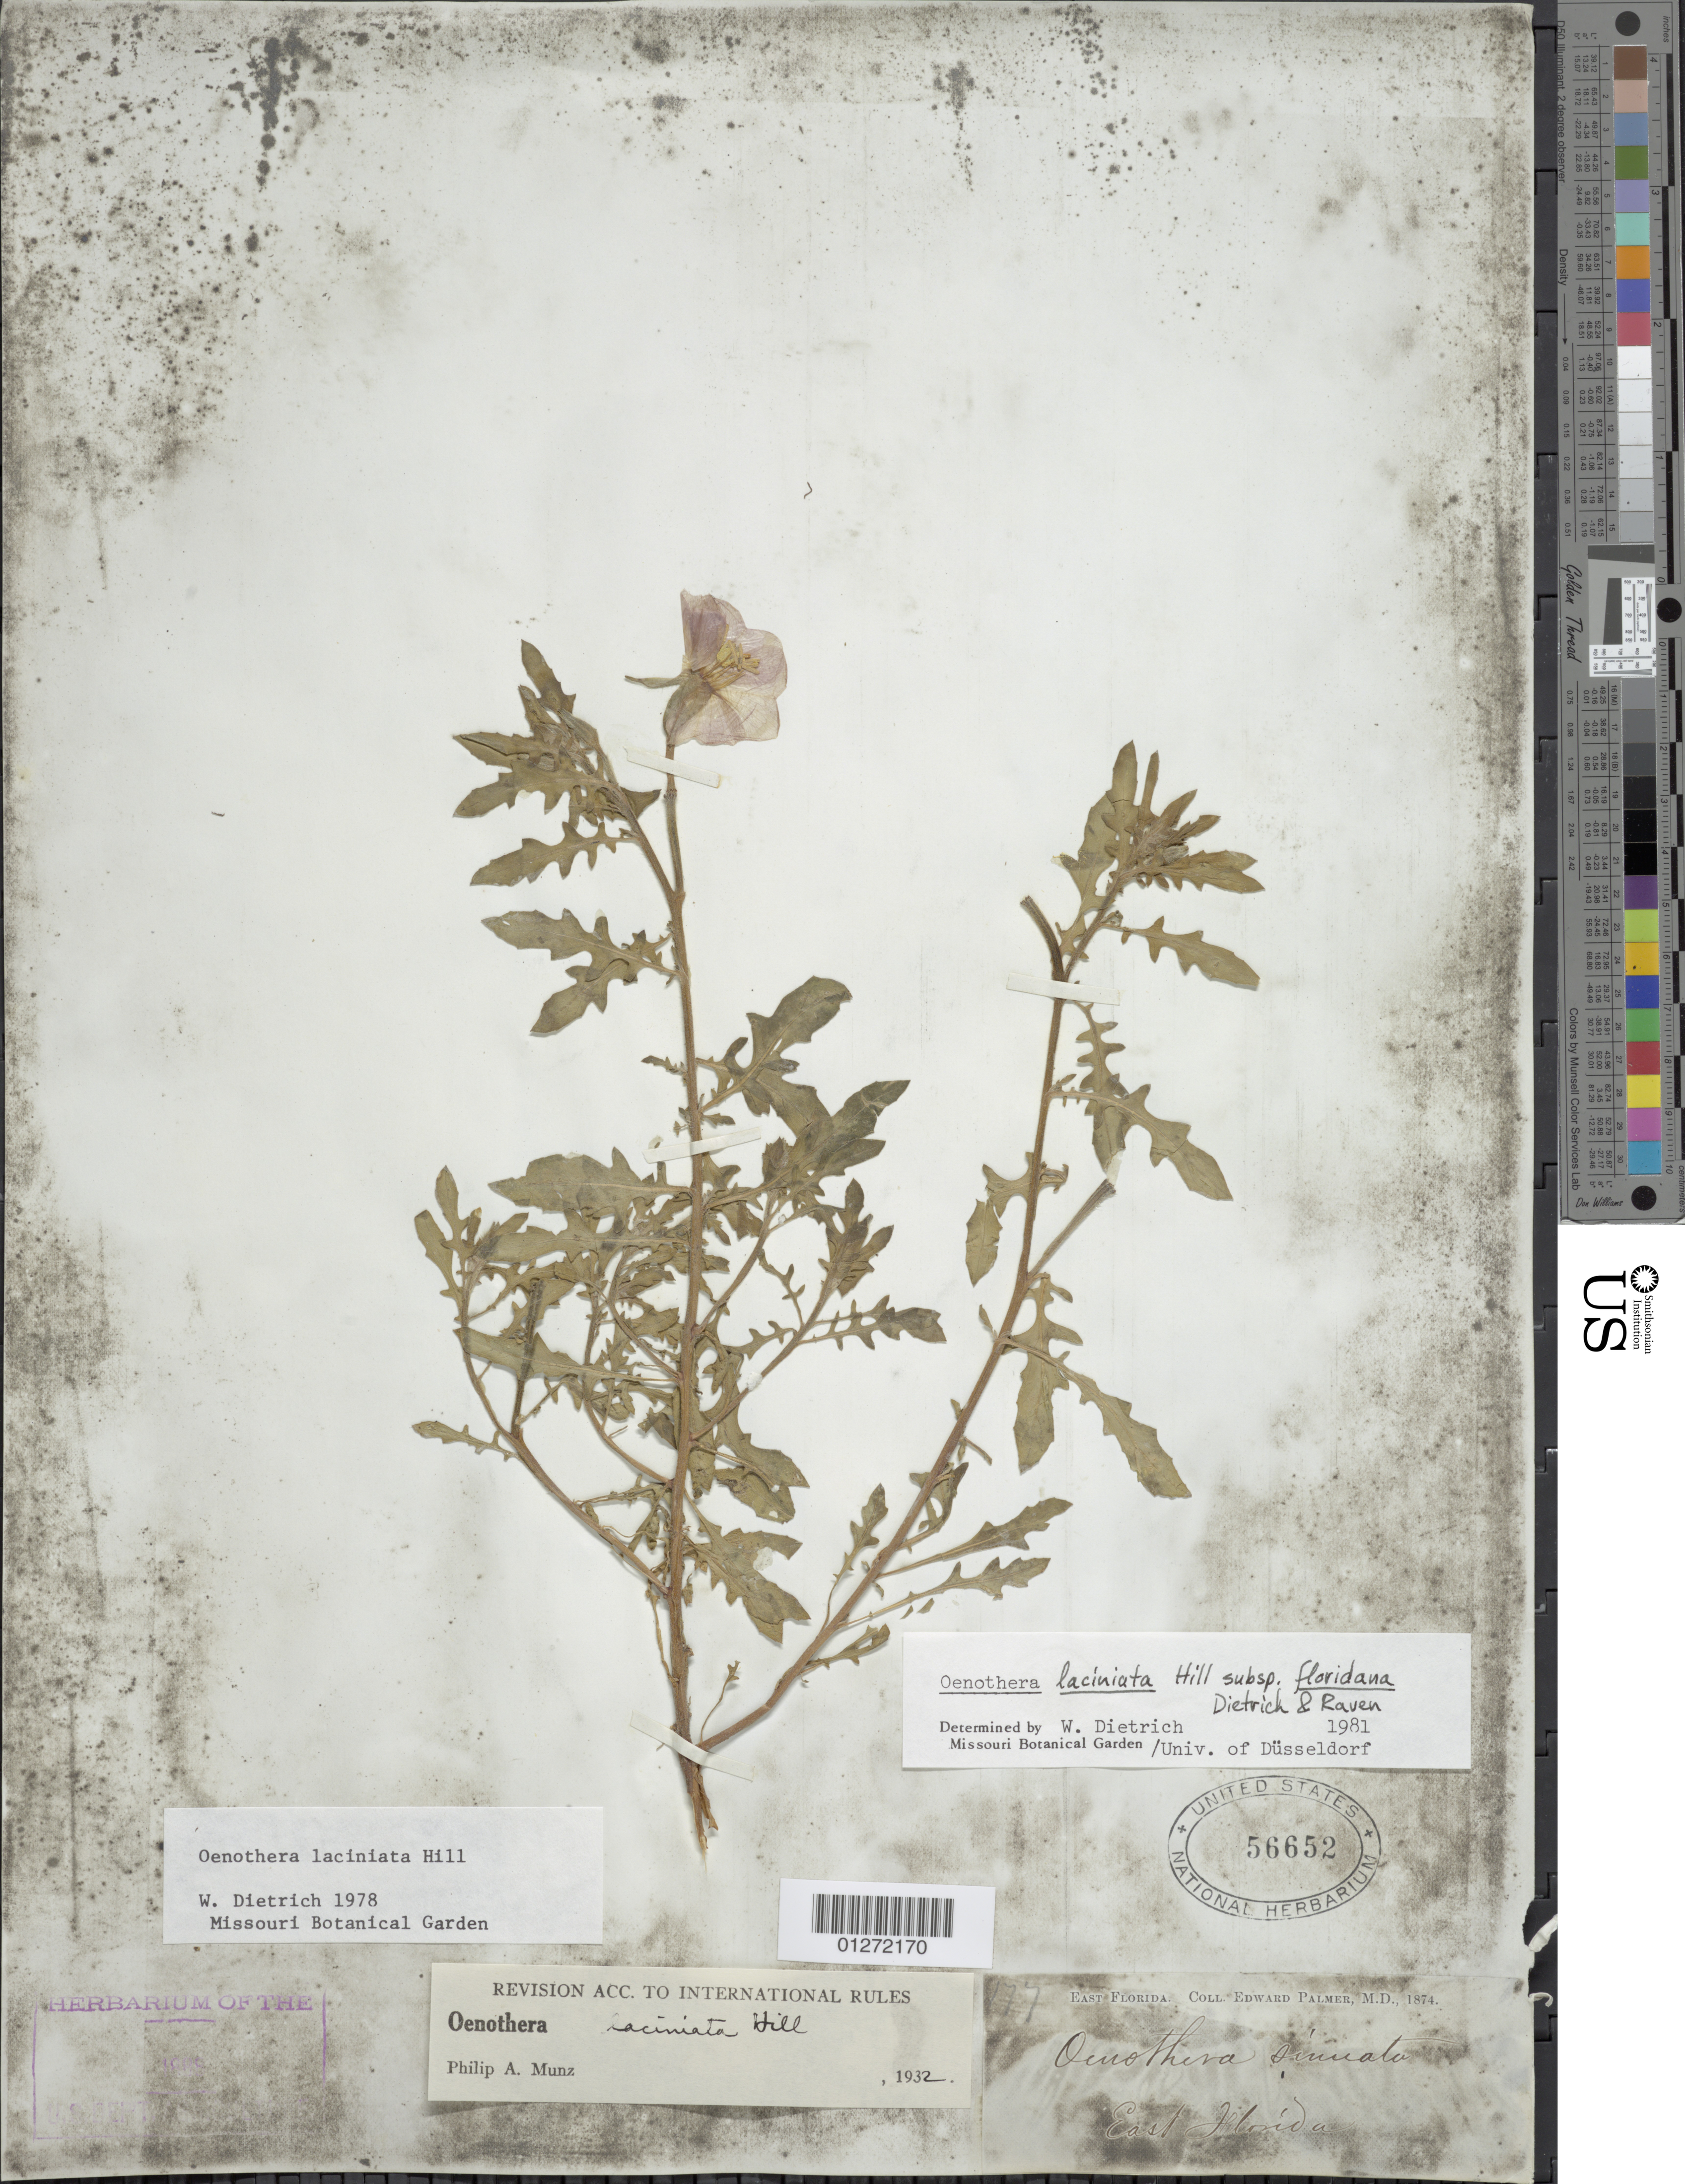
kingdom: Plantae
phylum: Tracheophyta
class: Magnoliopsida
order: Myrtales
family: Onagraceae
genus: Oenothera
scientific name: Oenothera laciniata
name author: Hill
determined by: Dietrich, W.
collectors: E. Palmer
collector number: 177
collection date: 1874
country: United States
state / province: Florida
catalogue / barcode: US 56652